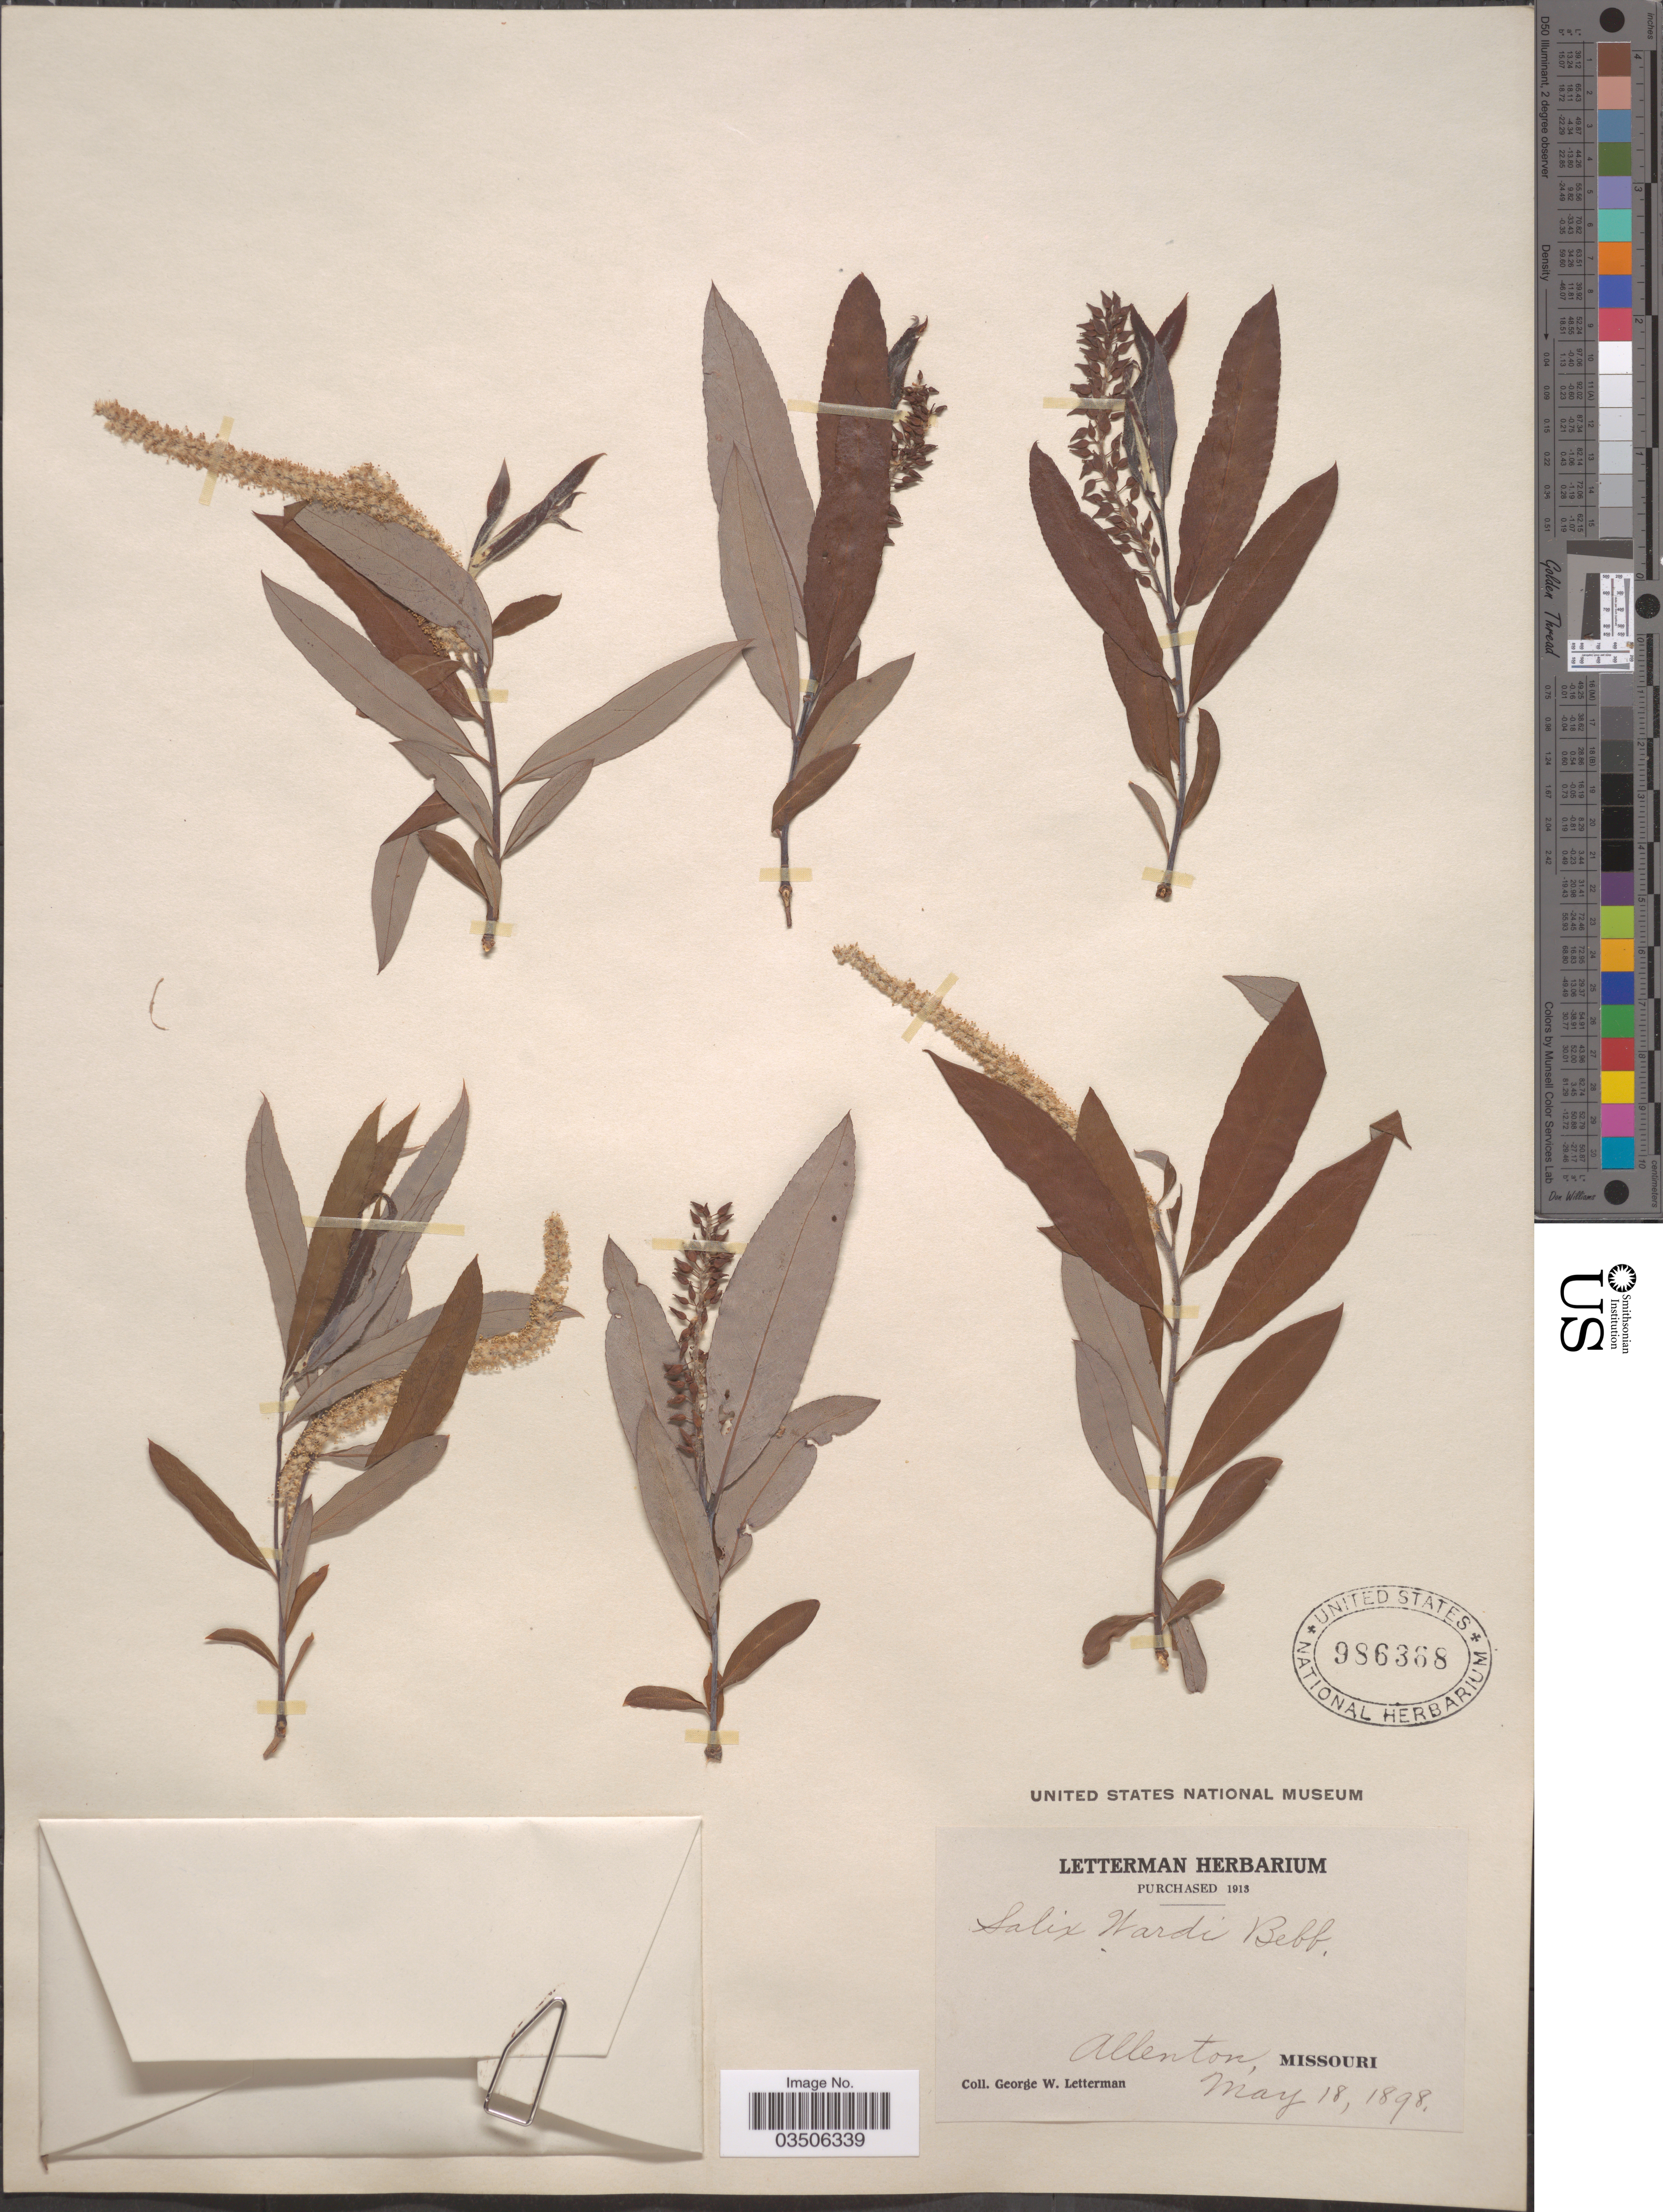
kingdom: Plantae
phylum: Tracheophyta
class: Magnoliopsida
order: Malpighiales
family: Salicaceae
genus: Salix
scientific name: Salix wardii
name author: Bebb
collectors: G. W. Letterman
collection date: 1898-05-18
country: United States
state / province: Missouri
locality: Allenton.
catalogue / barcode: US 986368